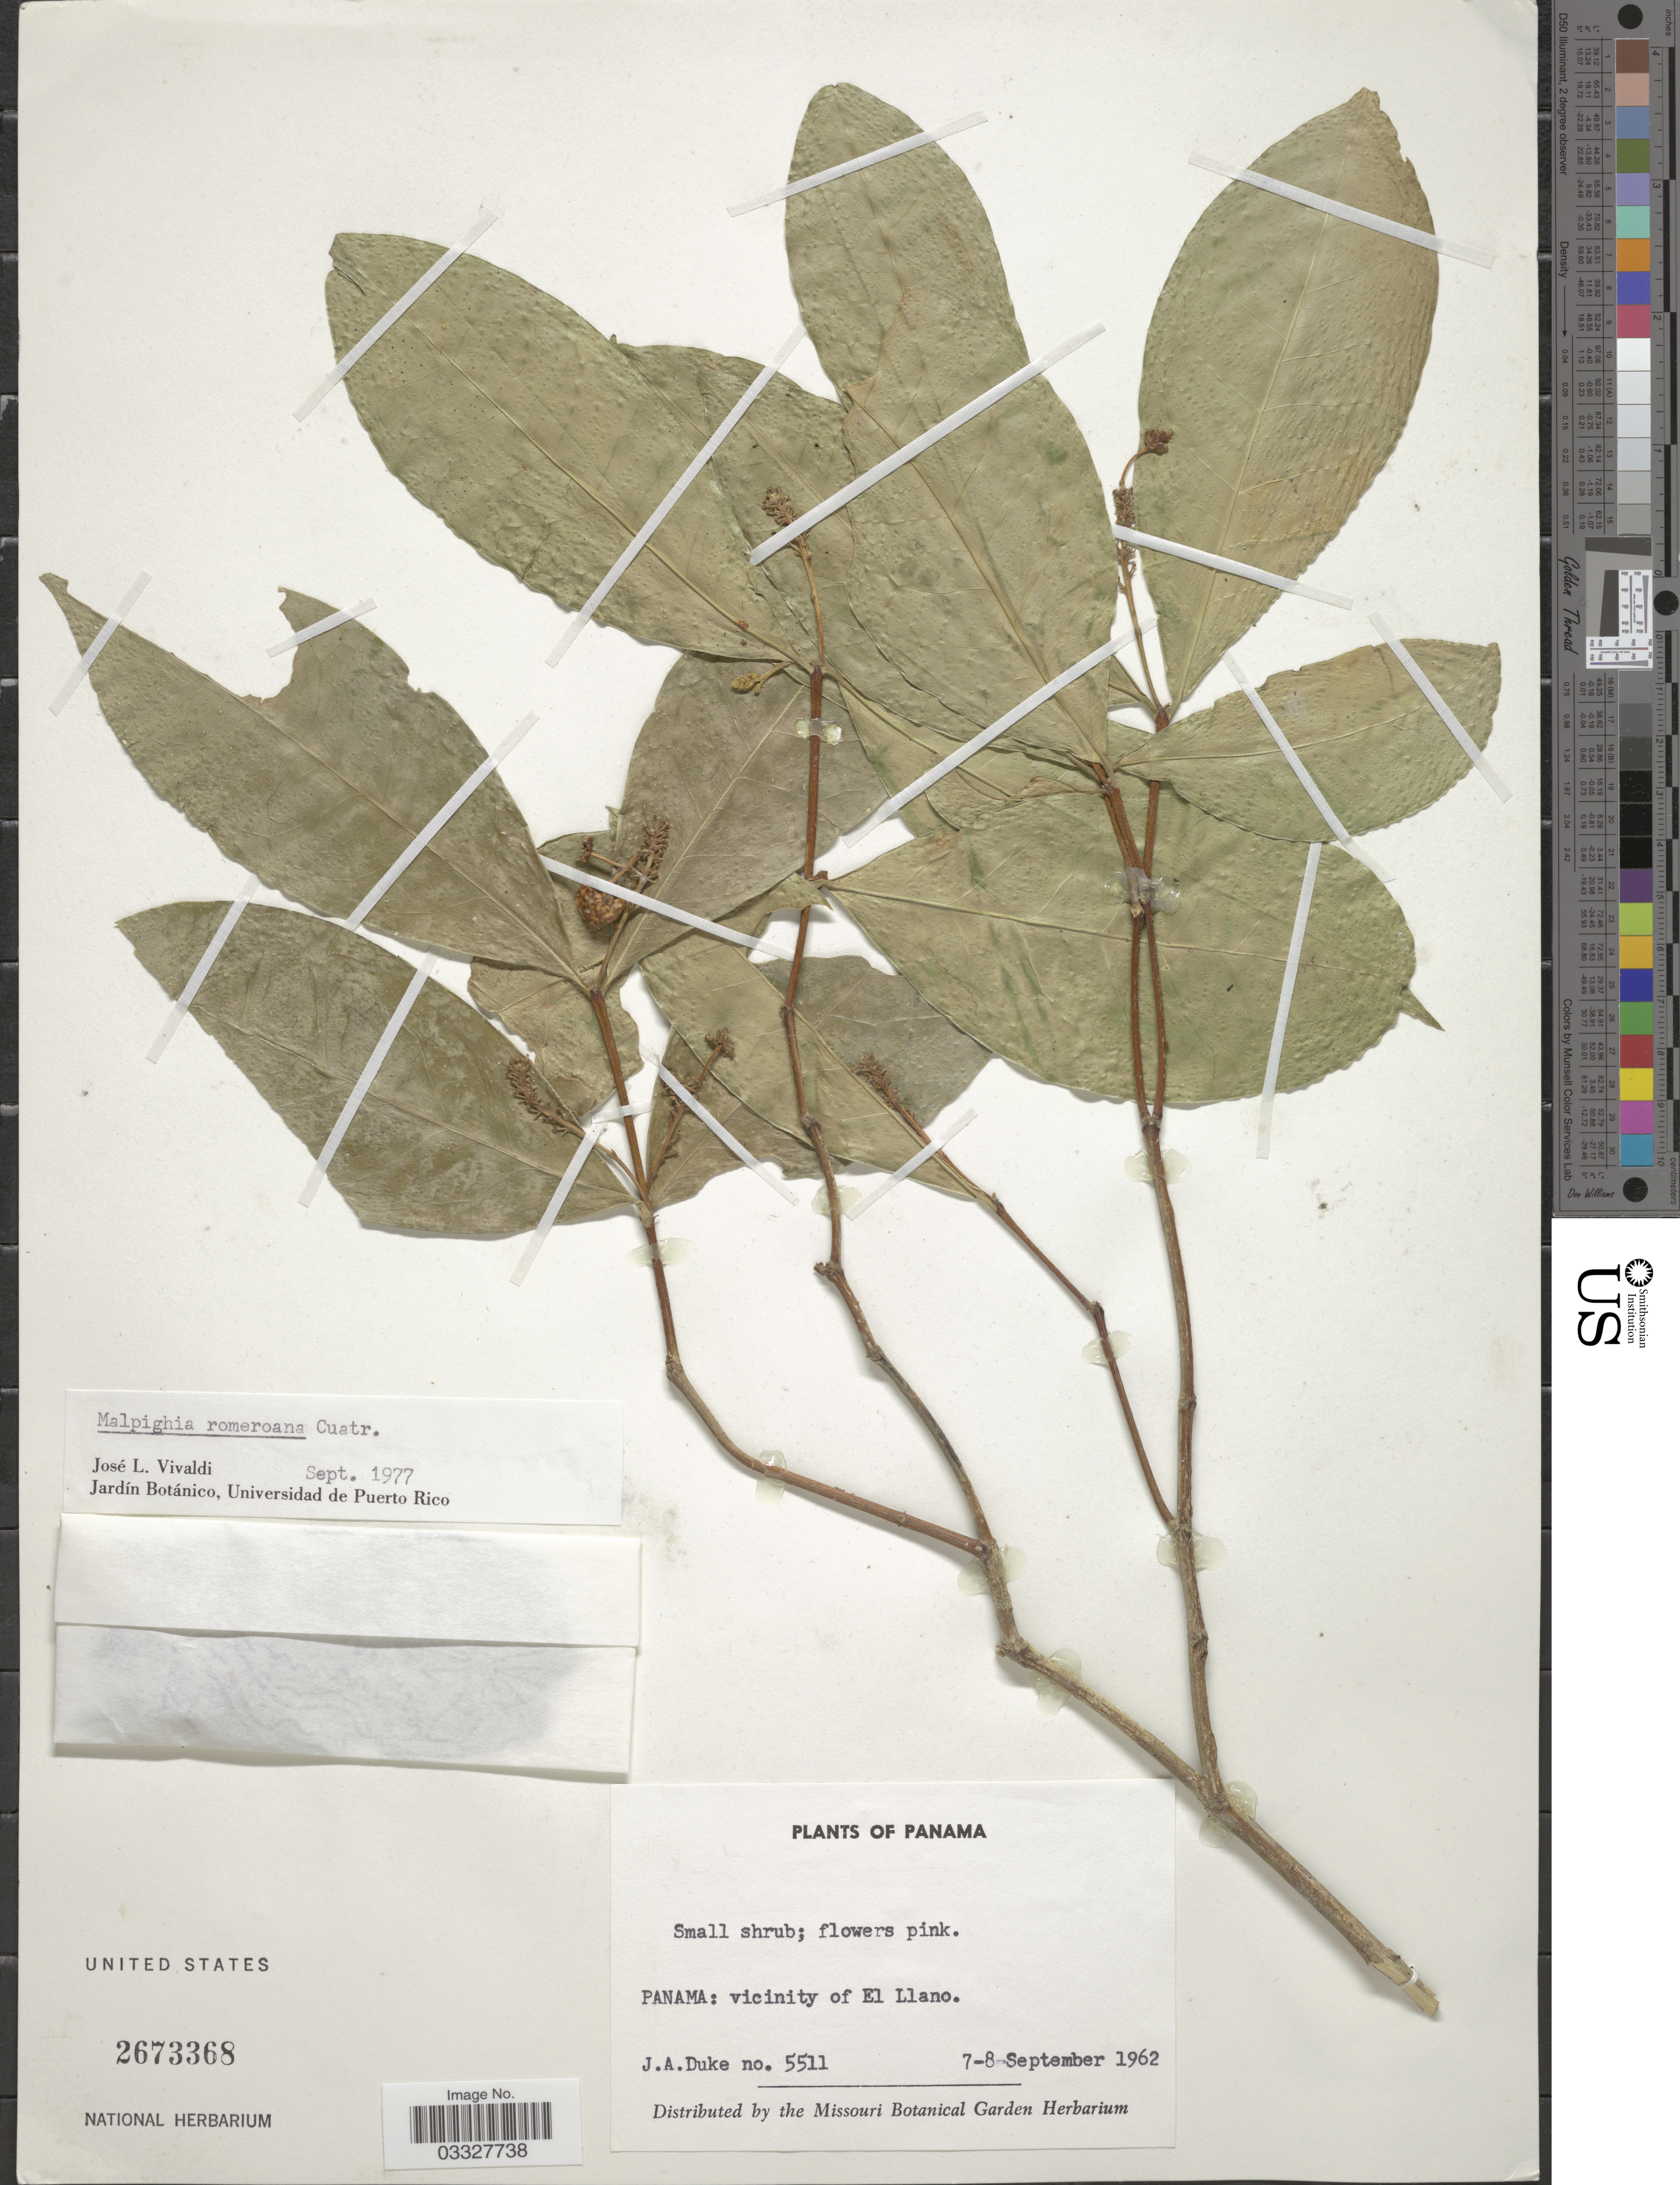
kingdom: Plantae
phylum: Tracheophyta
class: Magnoliopsida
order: Malpighiales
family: Malpighiaceae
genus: Malpighia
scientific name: Malpighia romeroana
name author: Cuatrec.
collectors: J. A. Duke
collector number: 5511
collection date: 1962-09-07/1962-09-08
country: Panama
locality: Vicinity of El Llano.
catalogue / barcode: US 2673368